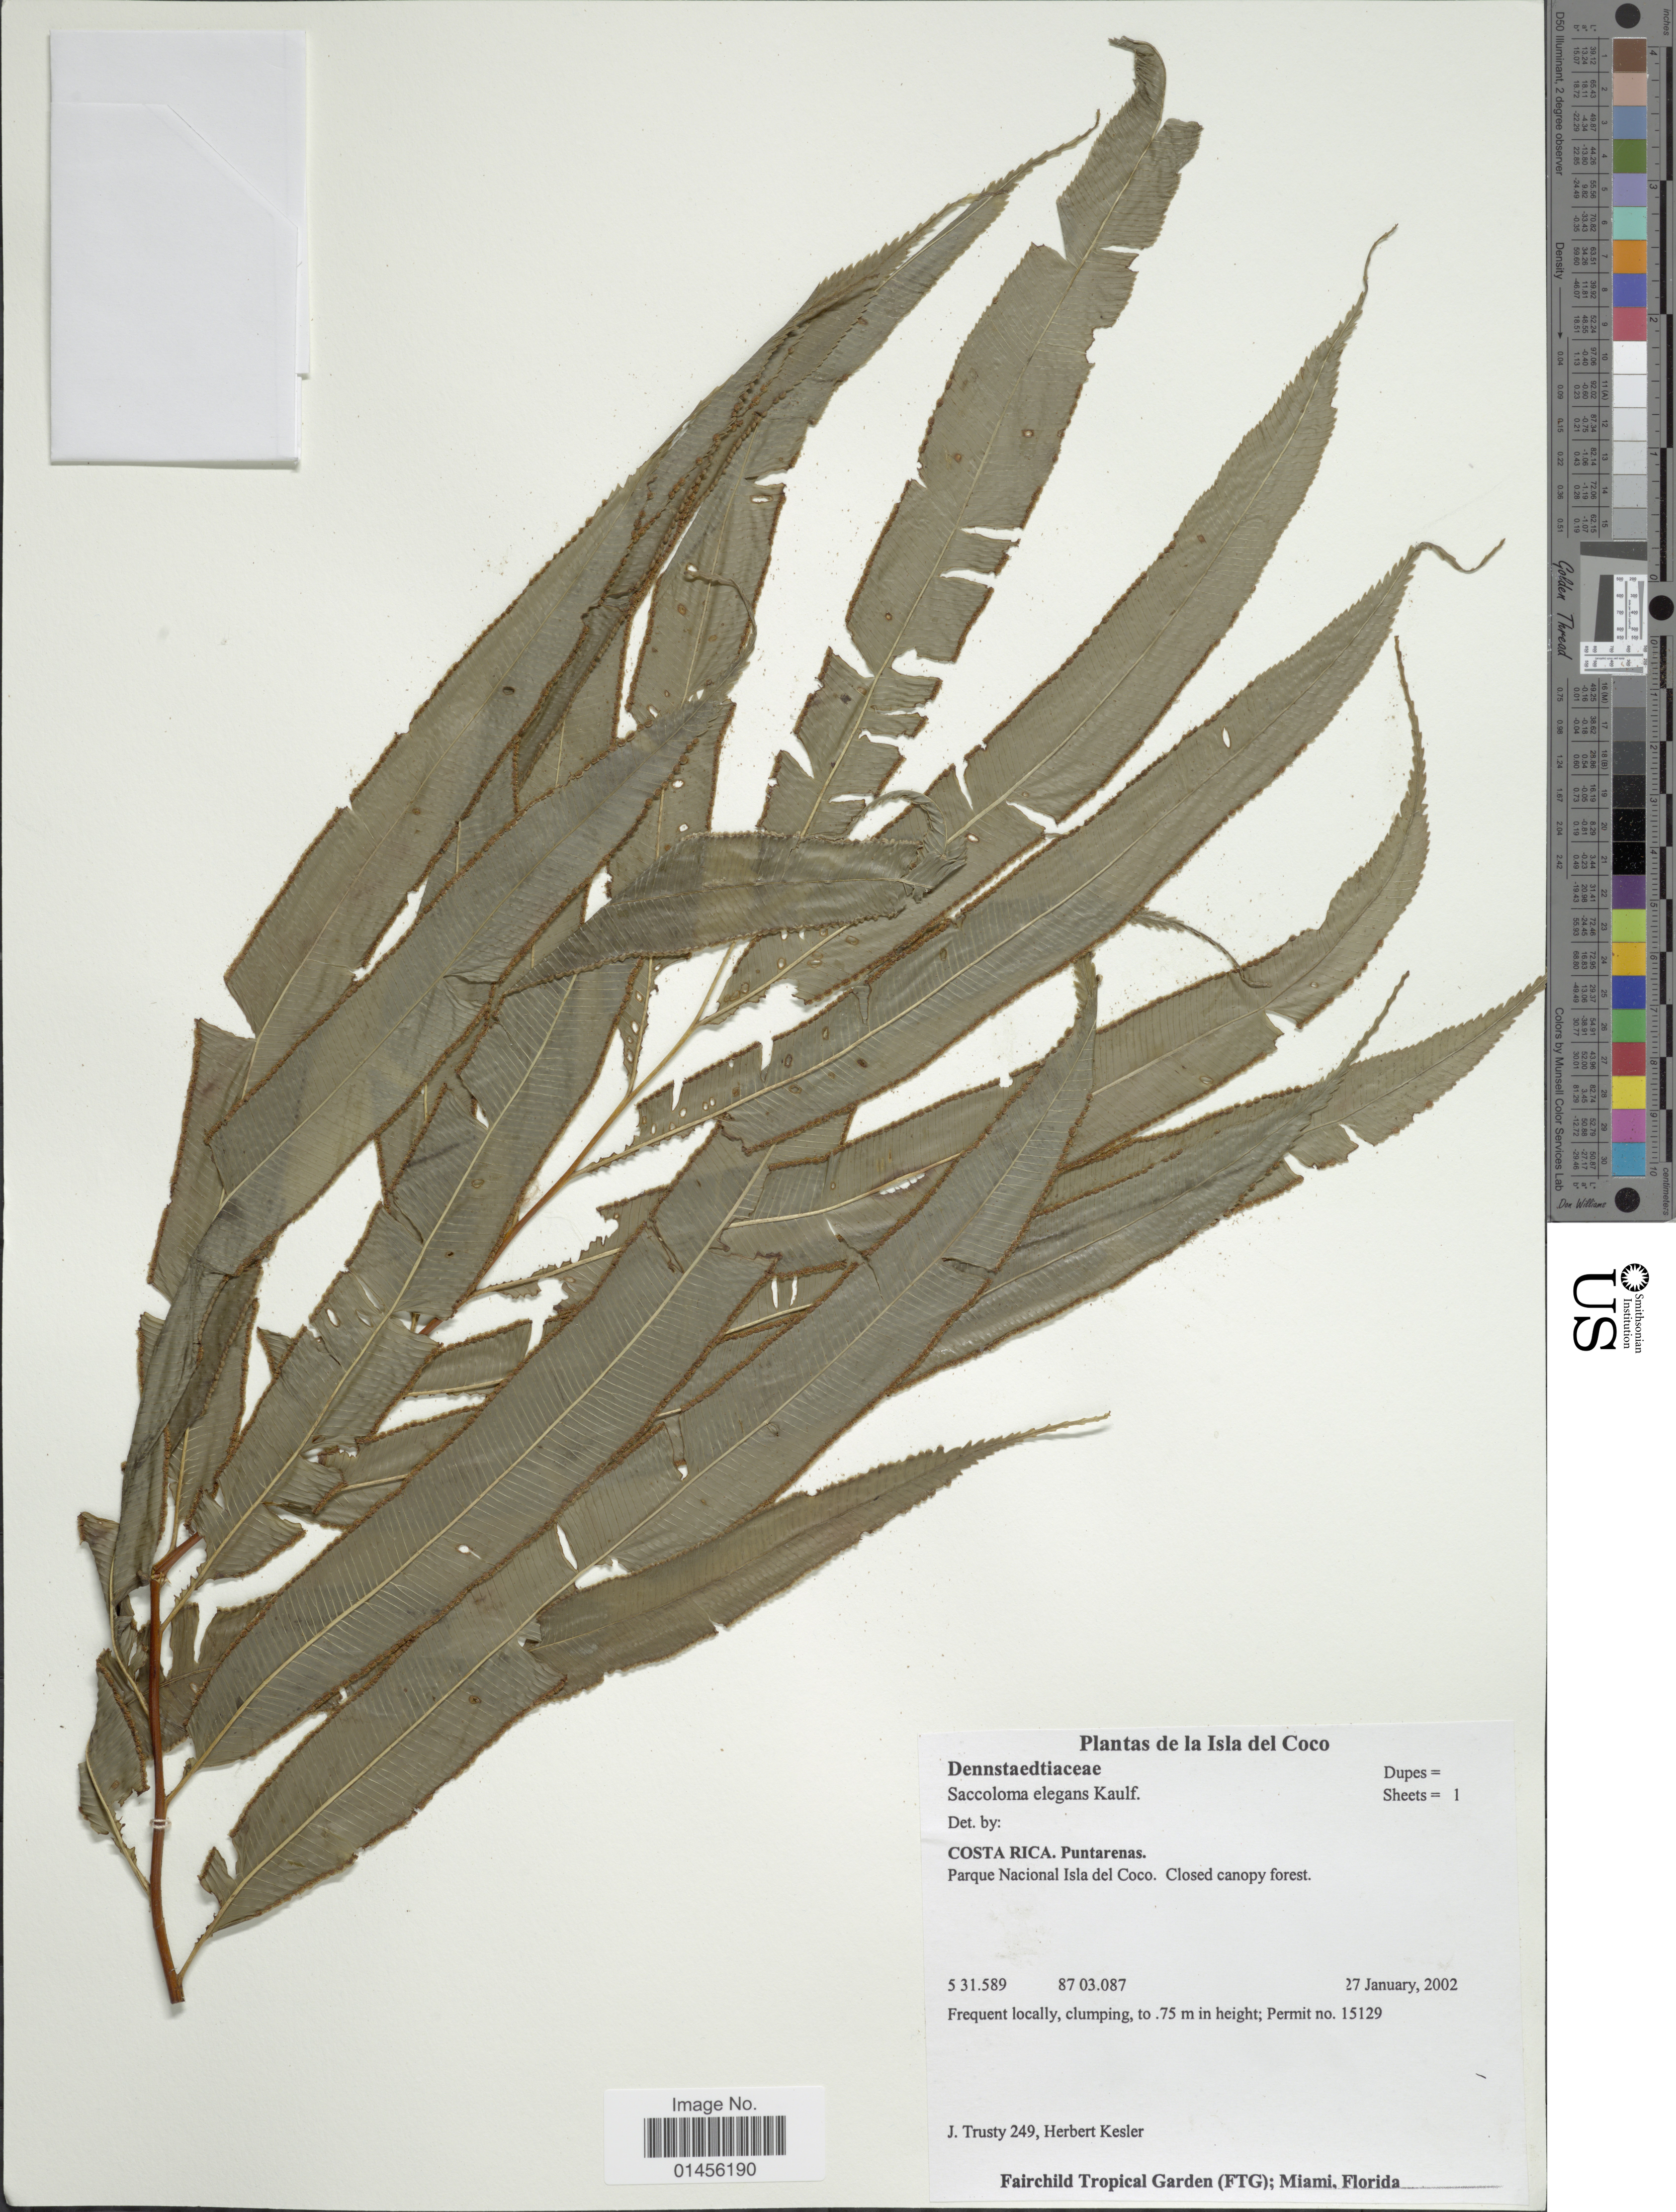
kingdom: Plantae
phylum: Tracheophyta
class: Polypodiopsida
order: Polypodiales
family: Saccolomataceae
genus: Saccoloma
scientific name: Saccoloma elegans subsp. chartaceum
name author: Cremers & K.U. Kramer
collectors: J. Trusty & H. Kesler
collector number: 249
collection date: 2002-01-27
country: Costa Rica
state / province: Puntarenas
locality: De la Isla del Coco, Parque Nacional Isla del Coco